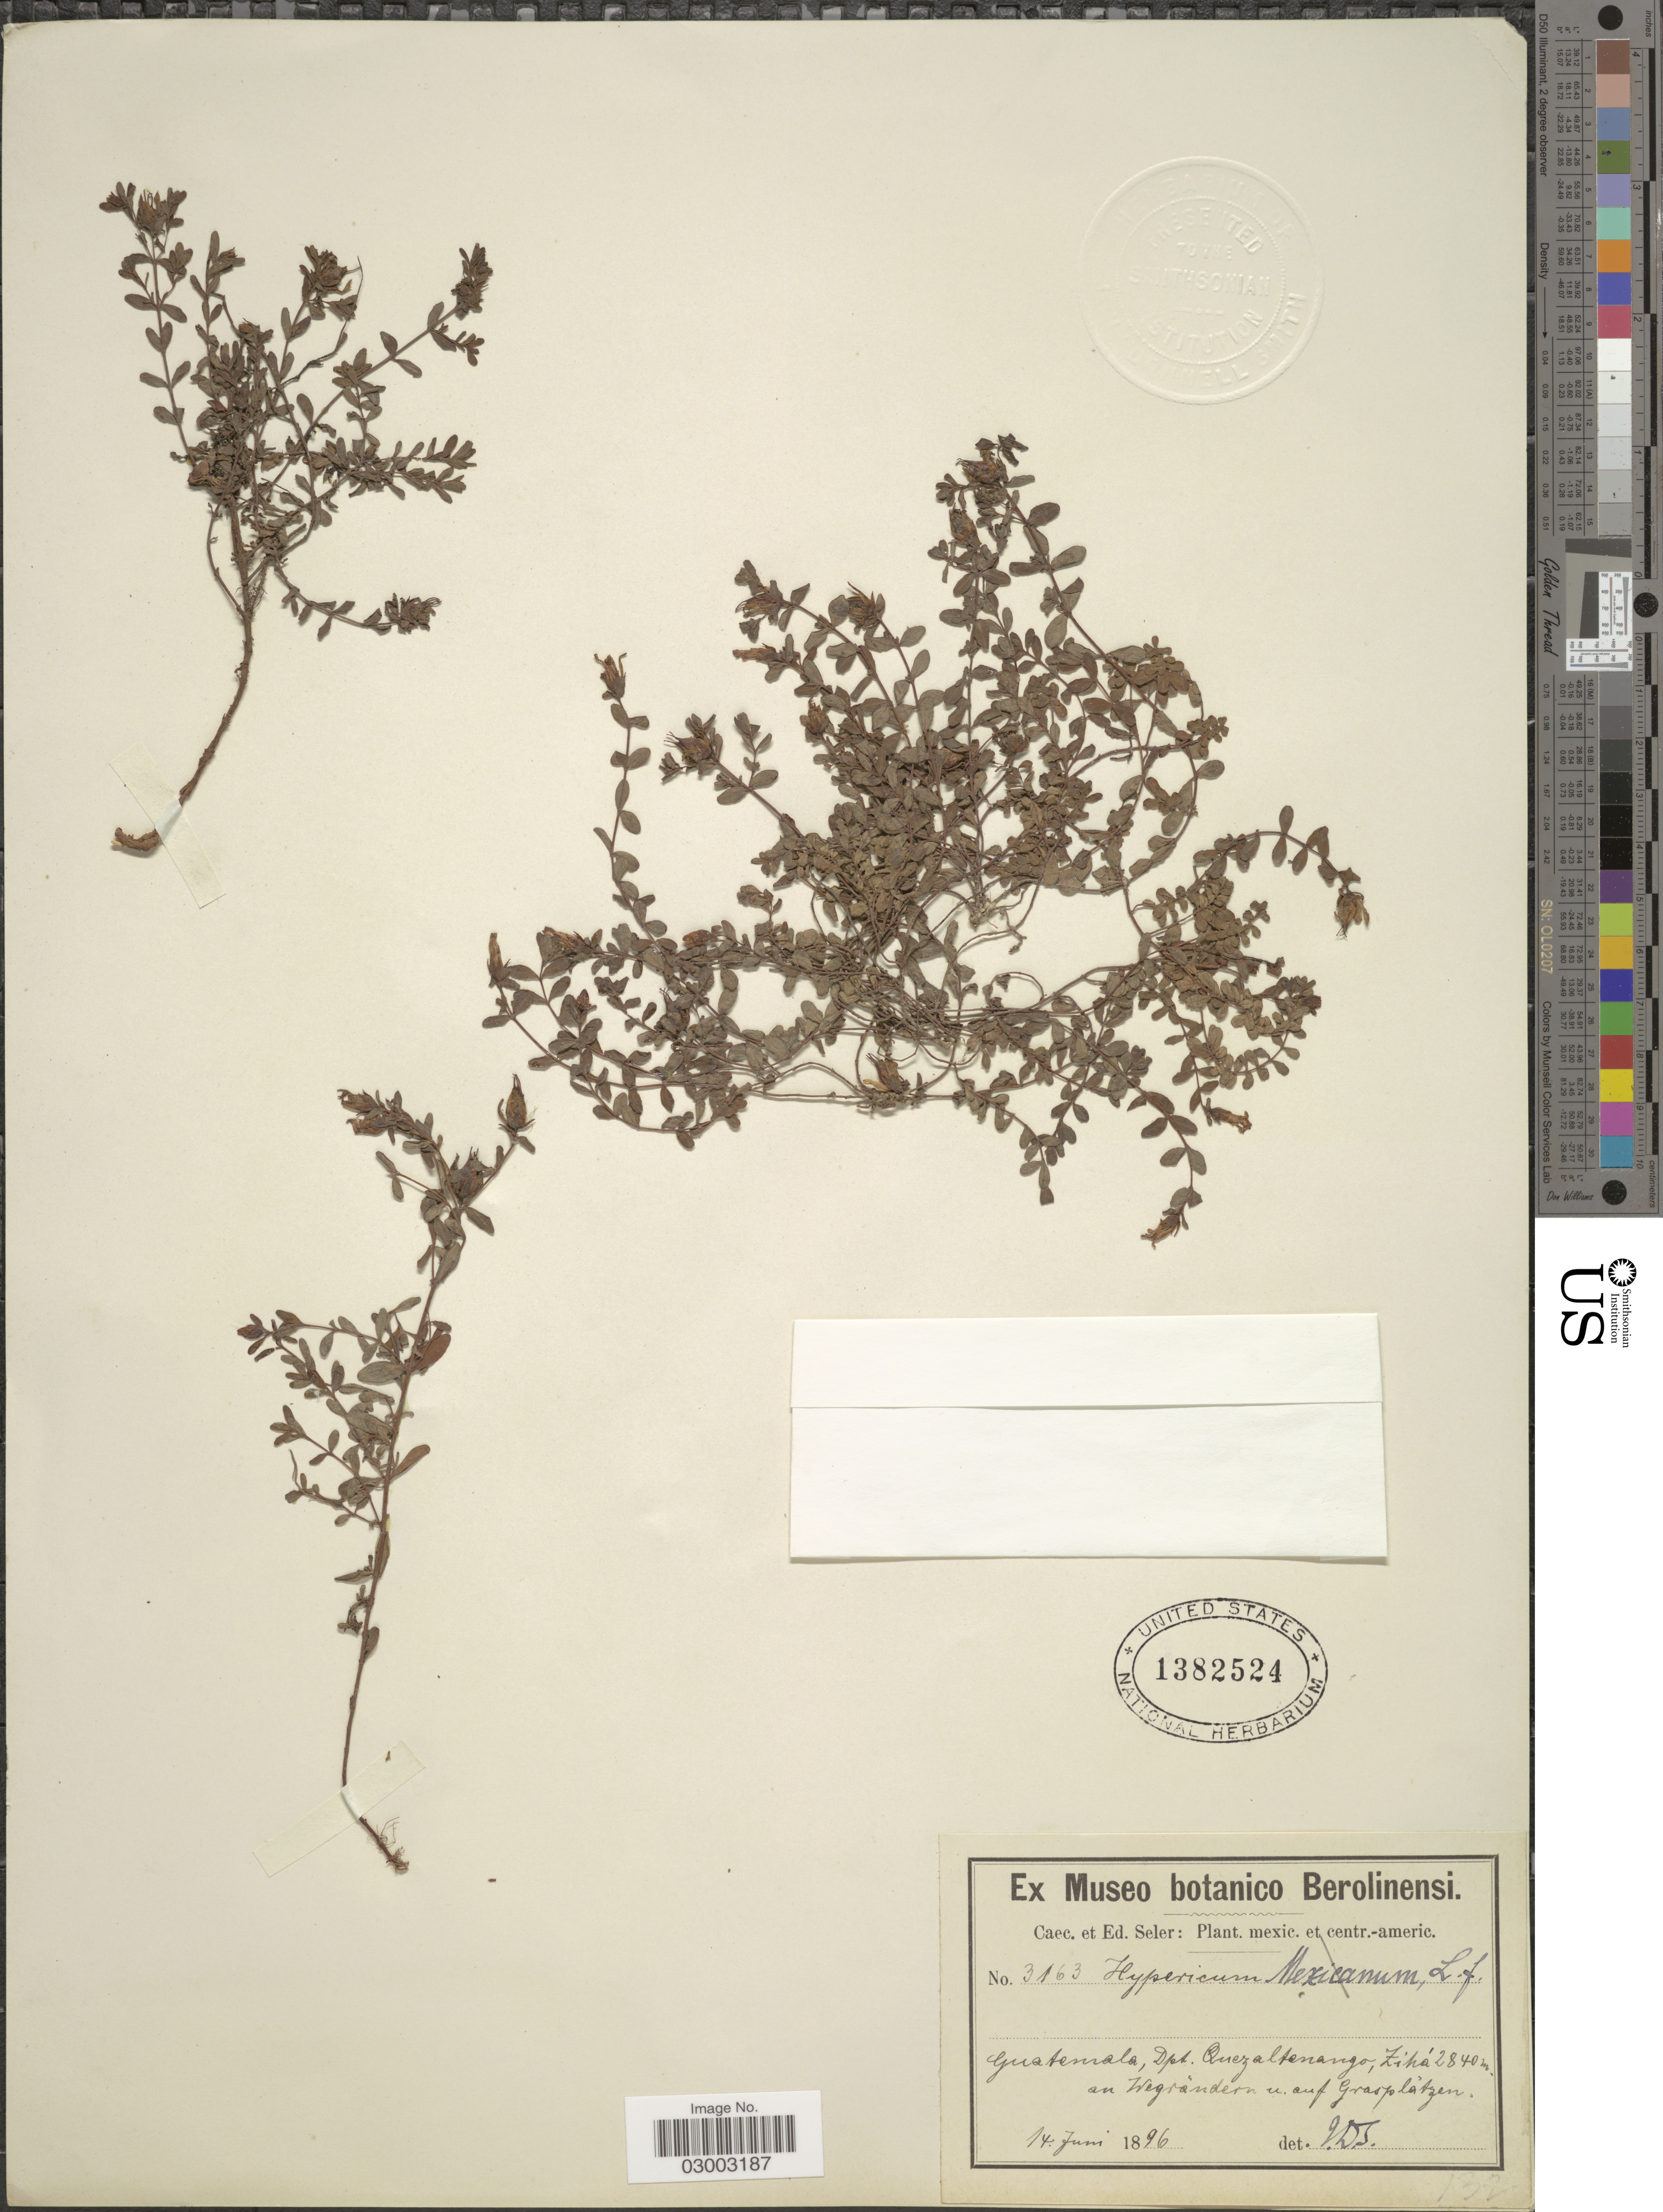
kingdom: Plantae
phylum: Tracheophyta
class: Magnoliopsida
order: Malpighiales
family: Hypericaceae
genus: Hypericum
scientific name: Hypericum epigeium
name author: R. Keller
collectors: ex Caec. et Ed Seler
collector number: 3163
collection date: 1896-06-14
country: Guatemala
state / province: Quetzaltenango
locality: Dpt. Quezaltenango, Zika.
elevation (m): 2840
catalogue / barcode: US 1382524